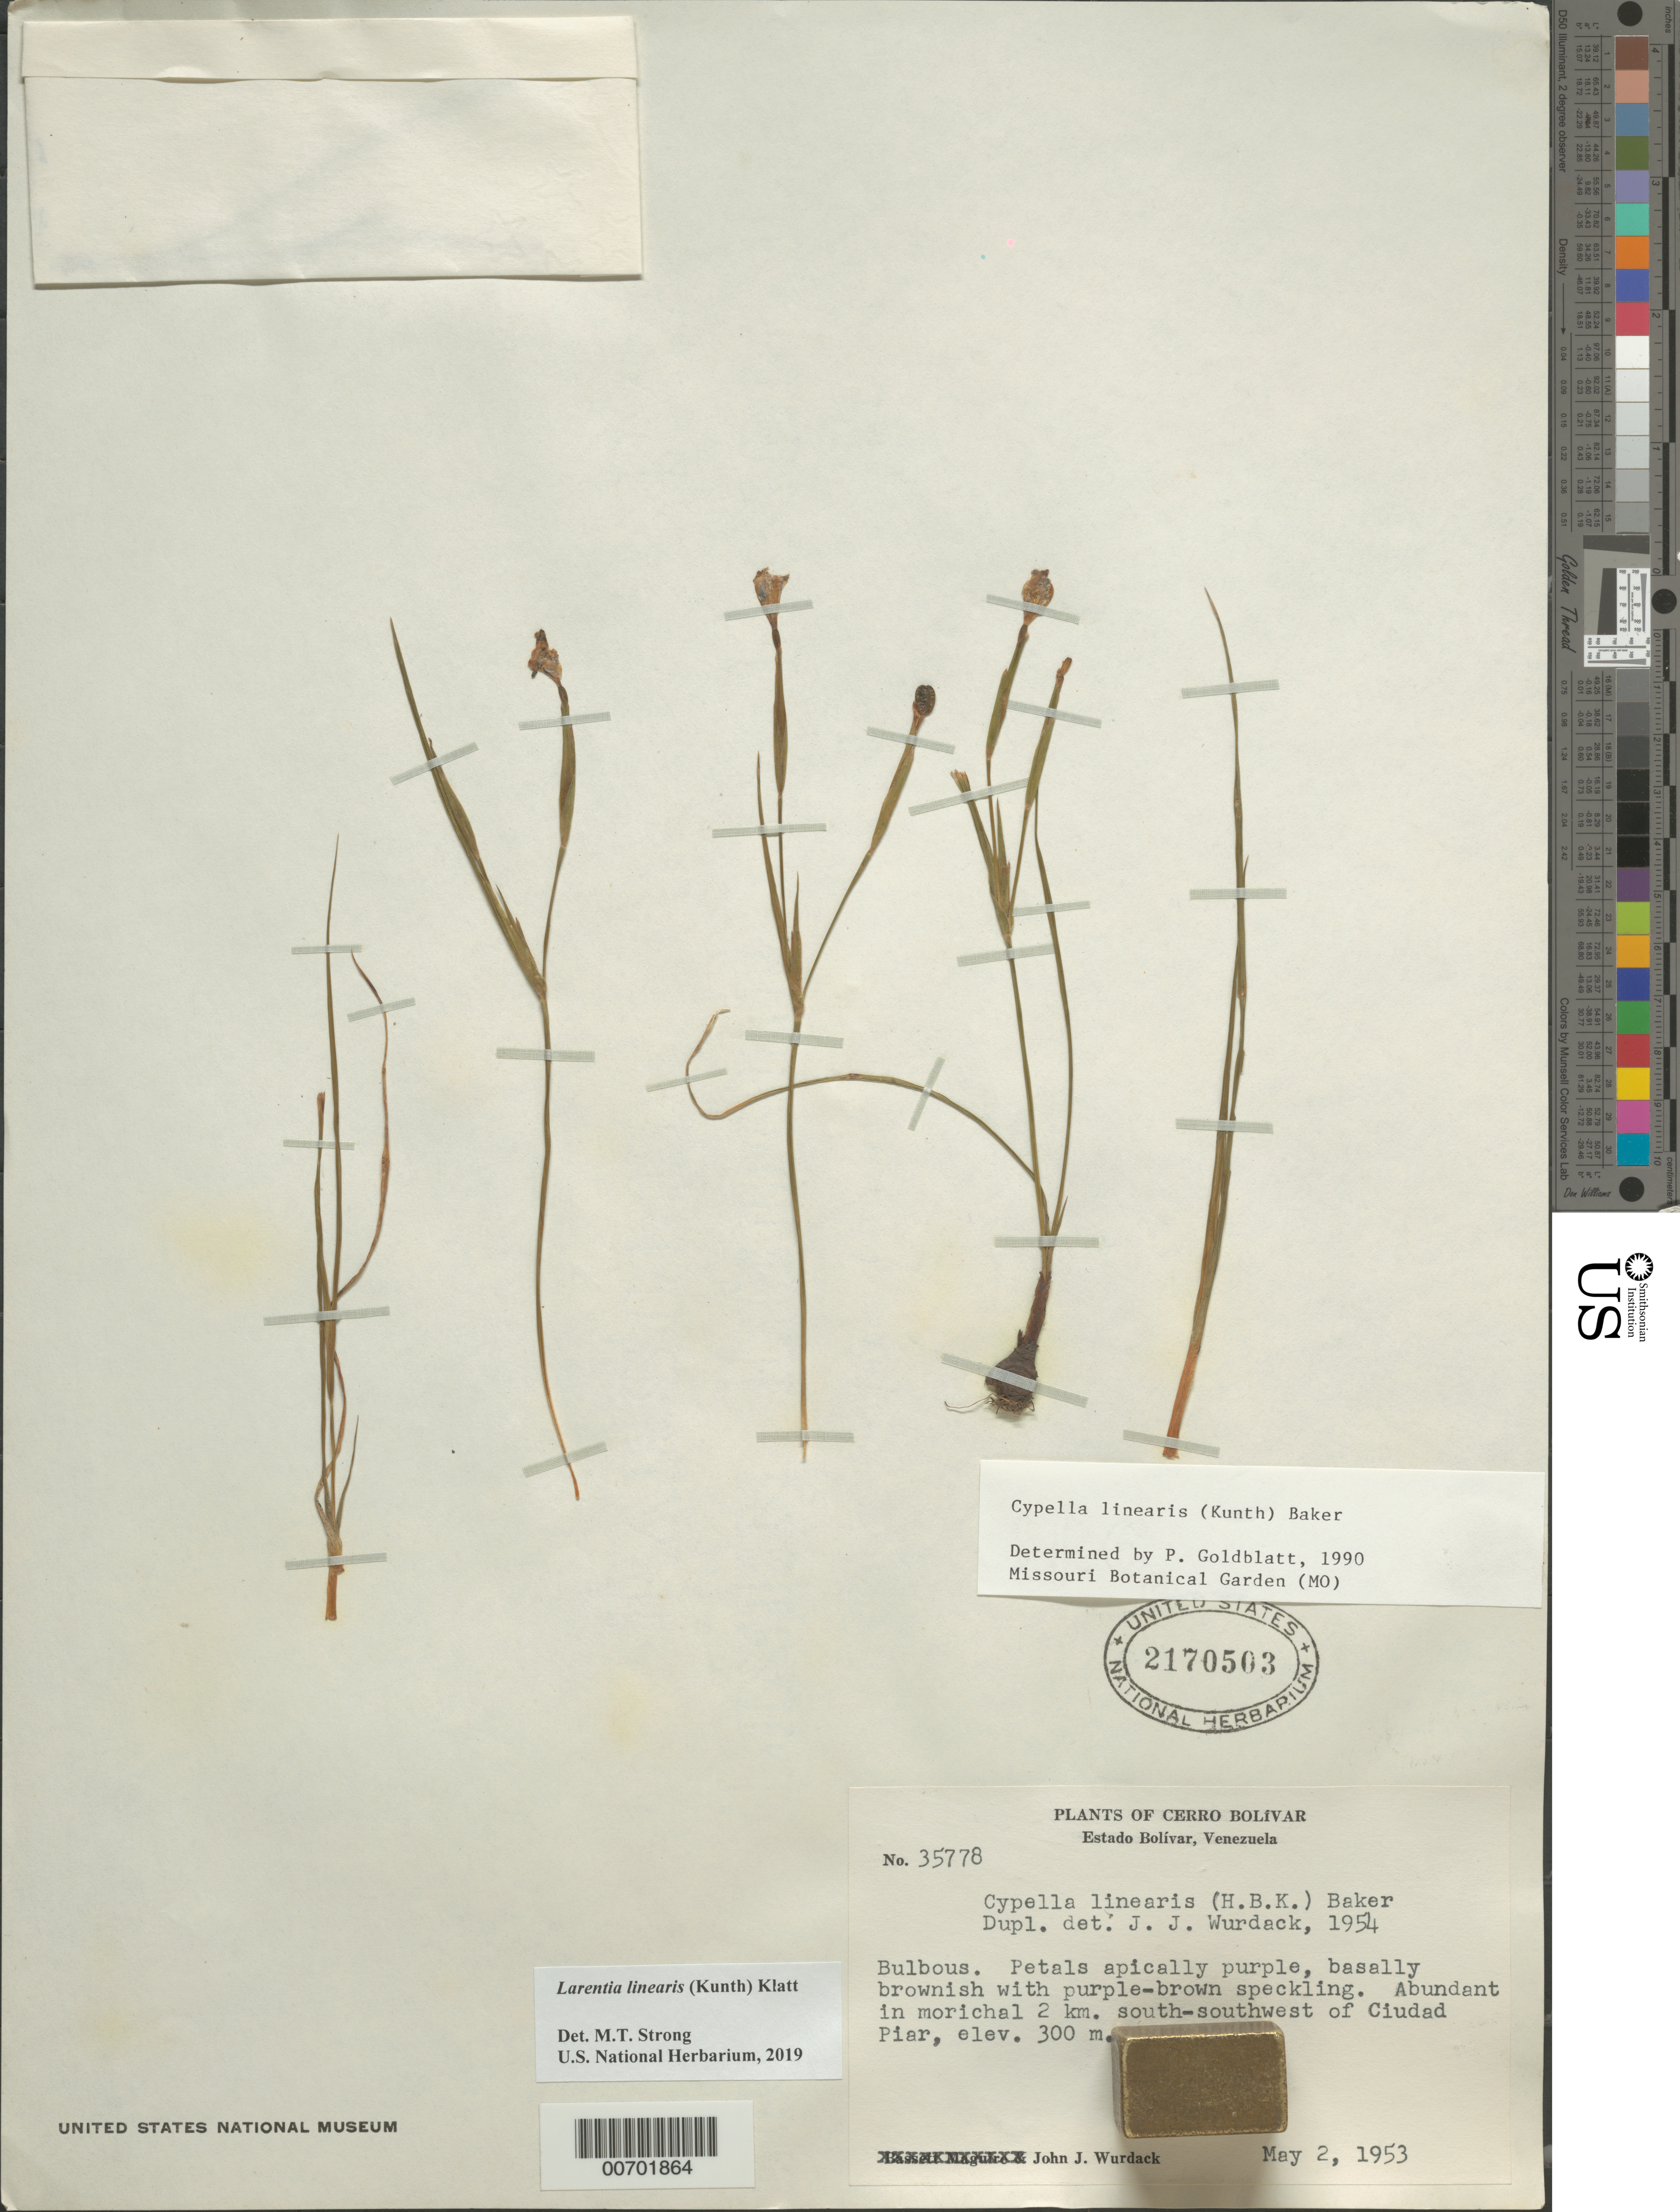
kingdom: Plantae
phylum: Tracheophyta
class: Liliopsida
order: Asparagales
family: Iridaceae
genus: Larentia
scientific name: Larentia linearis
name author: (Kunth) Klatt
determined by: Strong, Mark T., (BOT), Smithsonian Institution - National Museum of Natural History (UNITED STATES)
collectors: J. J. Wurdack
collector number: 35778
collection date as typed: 2-May-53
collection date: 1953-05-02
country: Venezuela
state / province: Bolívar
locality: Cidad Piar, 2 km SSW of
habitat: Morichal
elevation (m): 300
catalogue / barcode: US 2170503